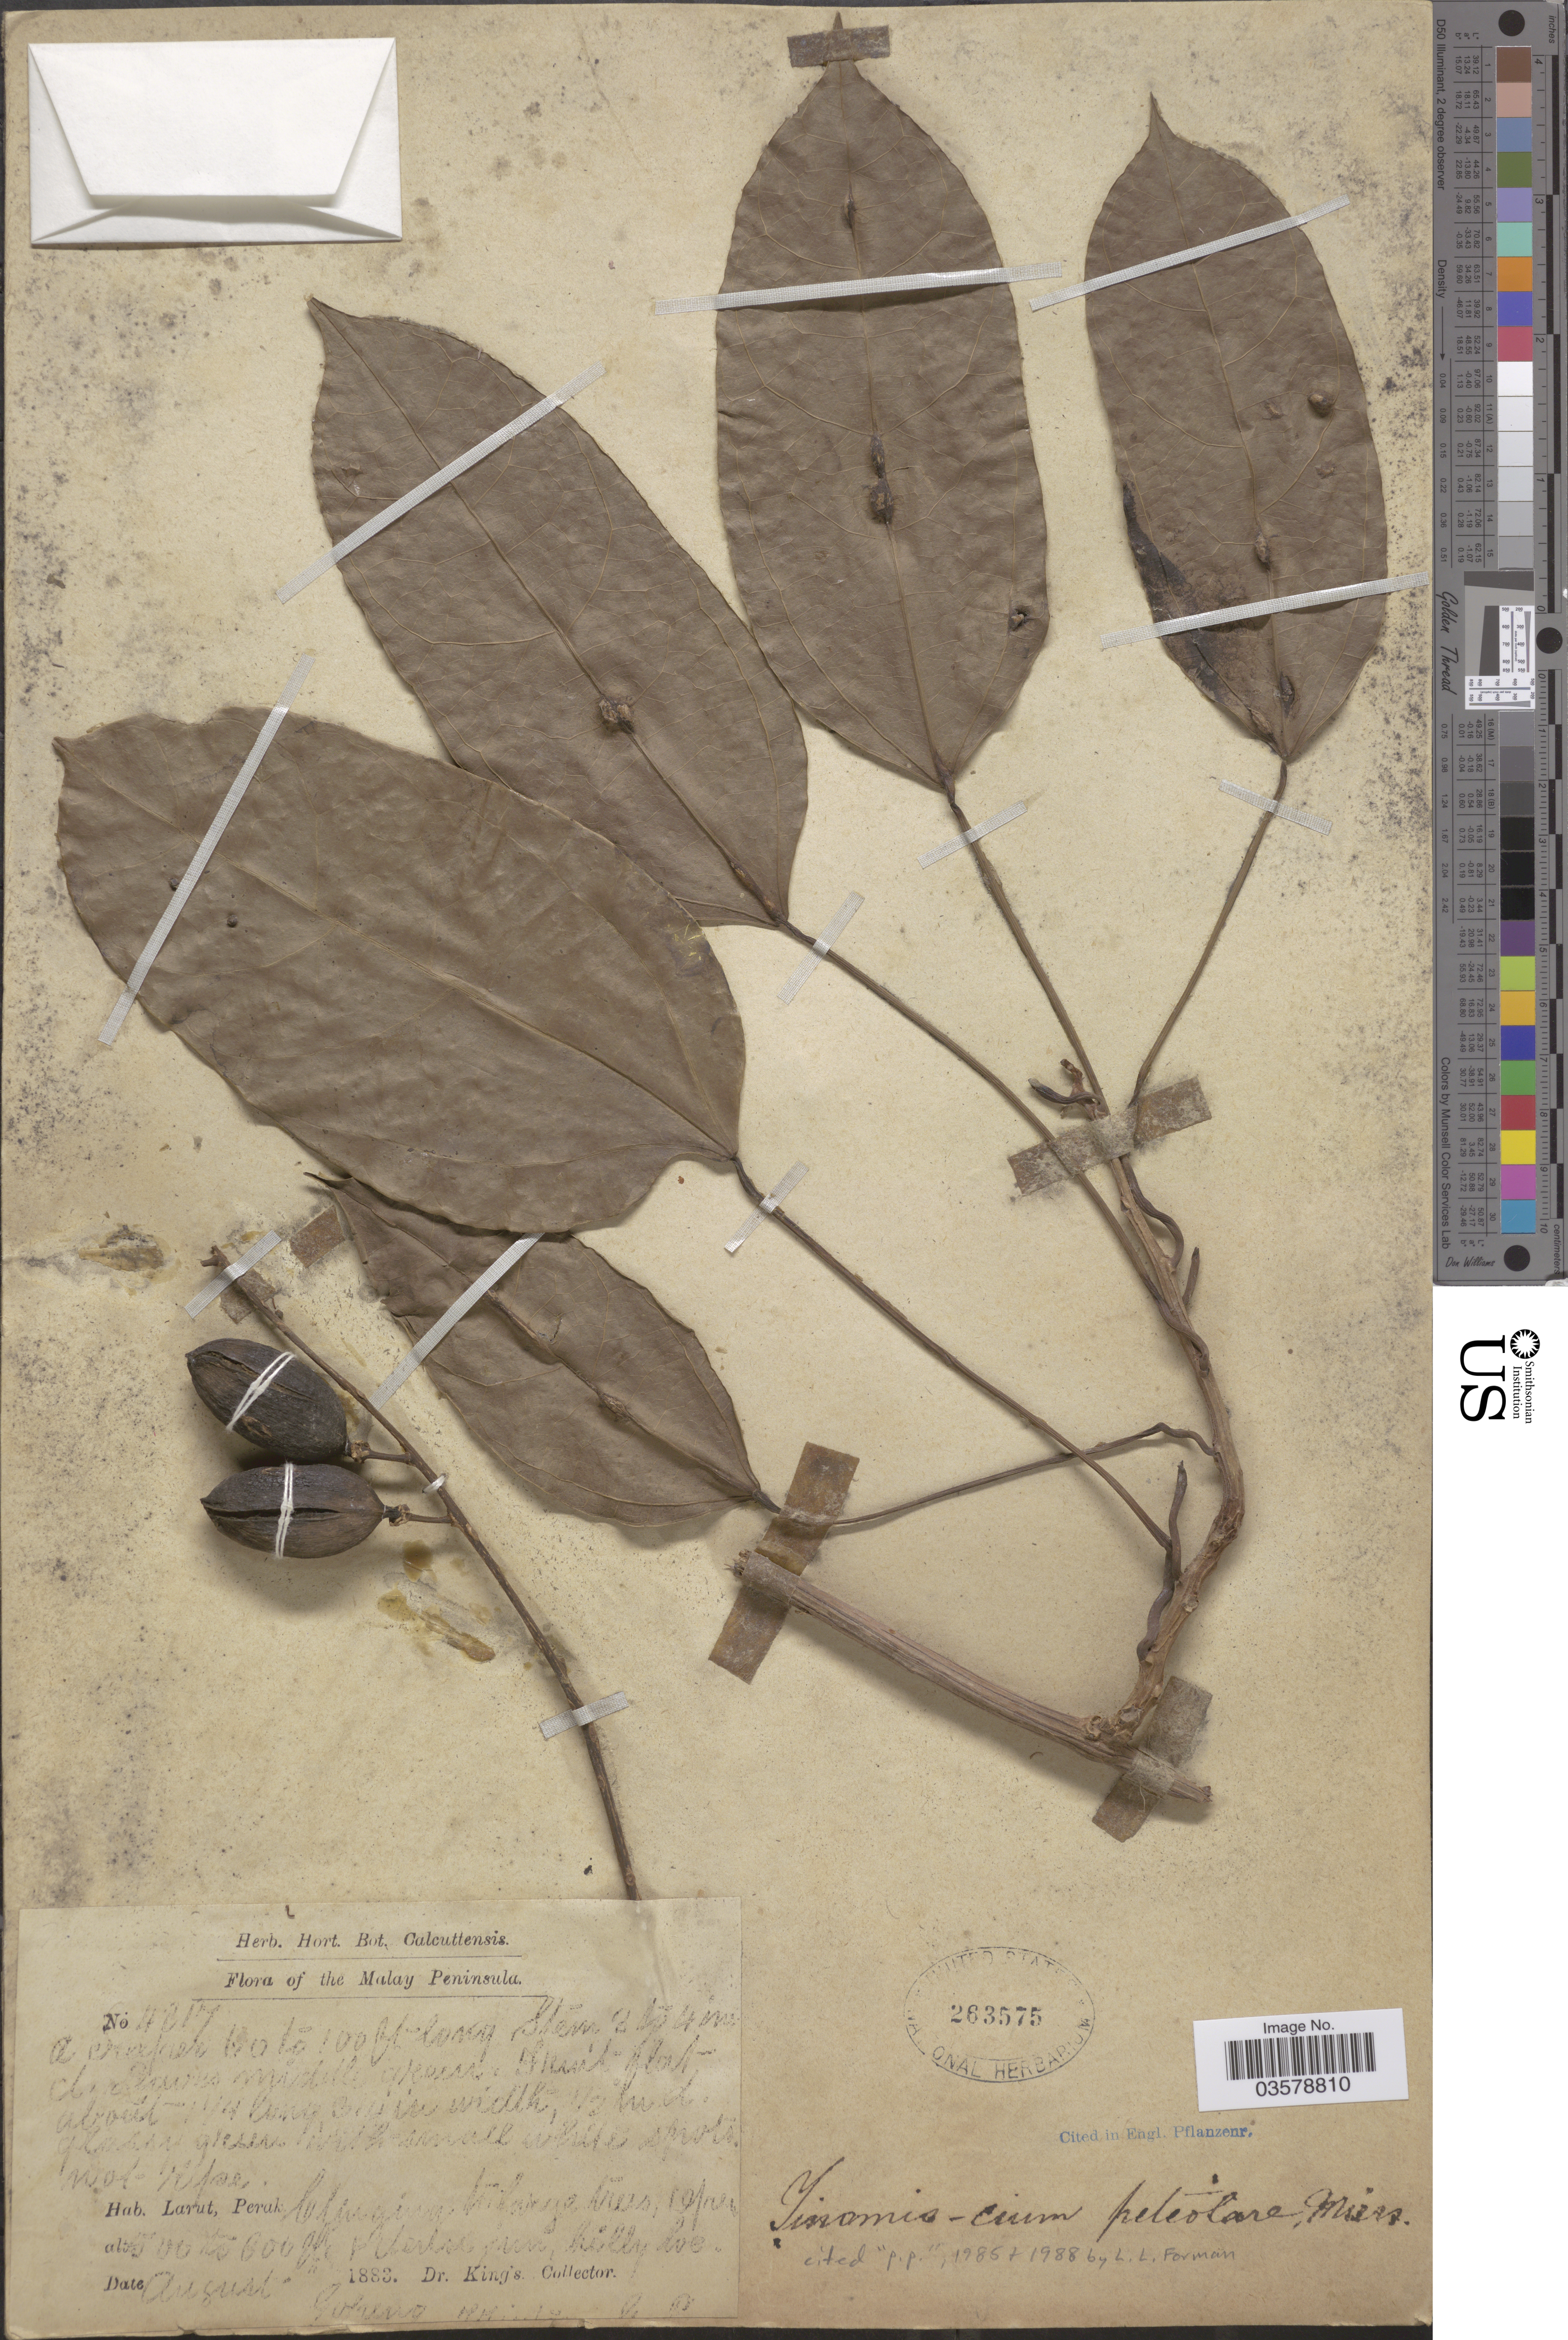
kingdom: Plantae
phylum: Tracheophyta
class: Magnoliopsida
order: Ranunculales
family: Menispermaceae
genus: Tinomiscium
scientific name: Tinomiscium petiolare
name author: Hook. f. & Thoms.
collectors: Dr. King's collector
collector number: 4817*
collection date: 1883-08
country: Malaysia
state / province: Perak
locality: The Malay Peninsula. Larut. [illegible text]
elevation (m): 152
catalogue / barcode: US 263575